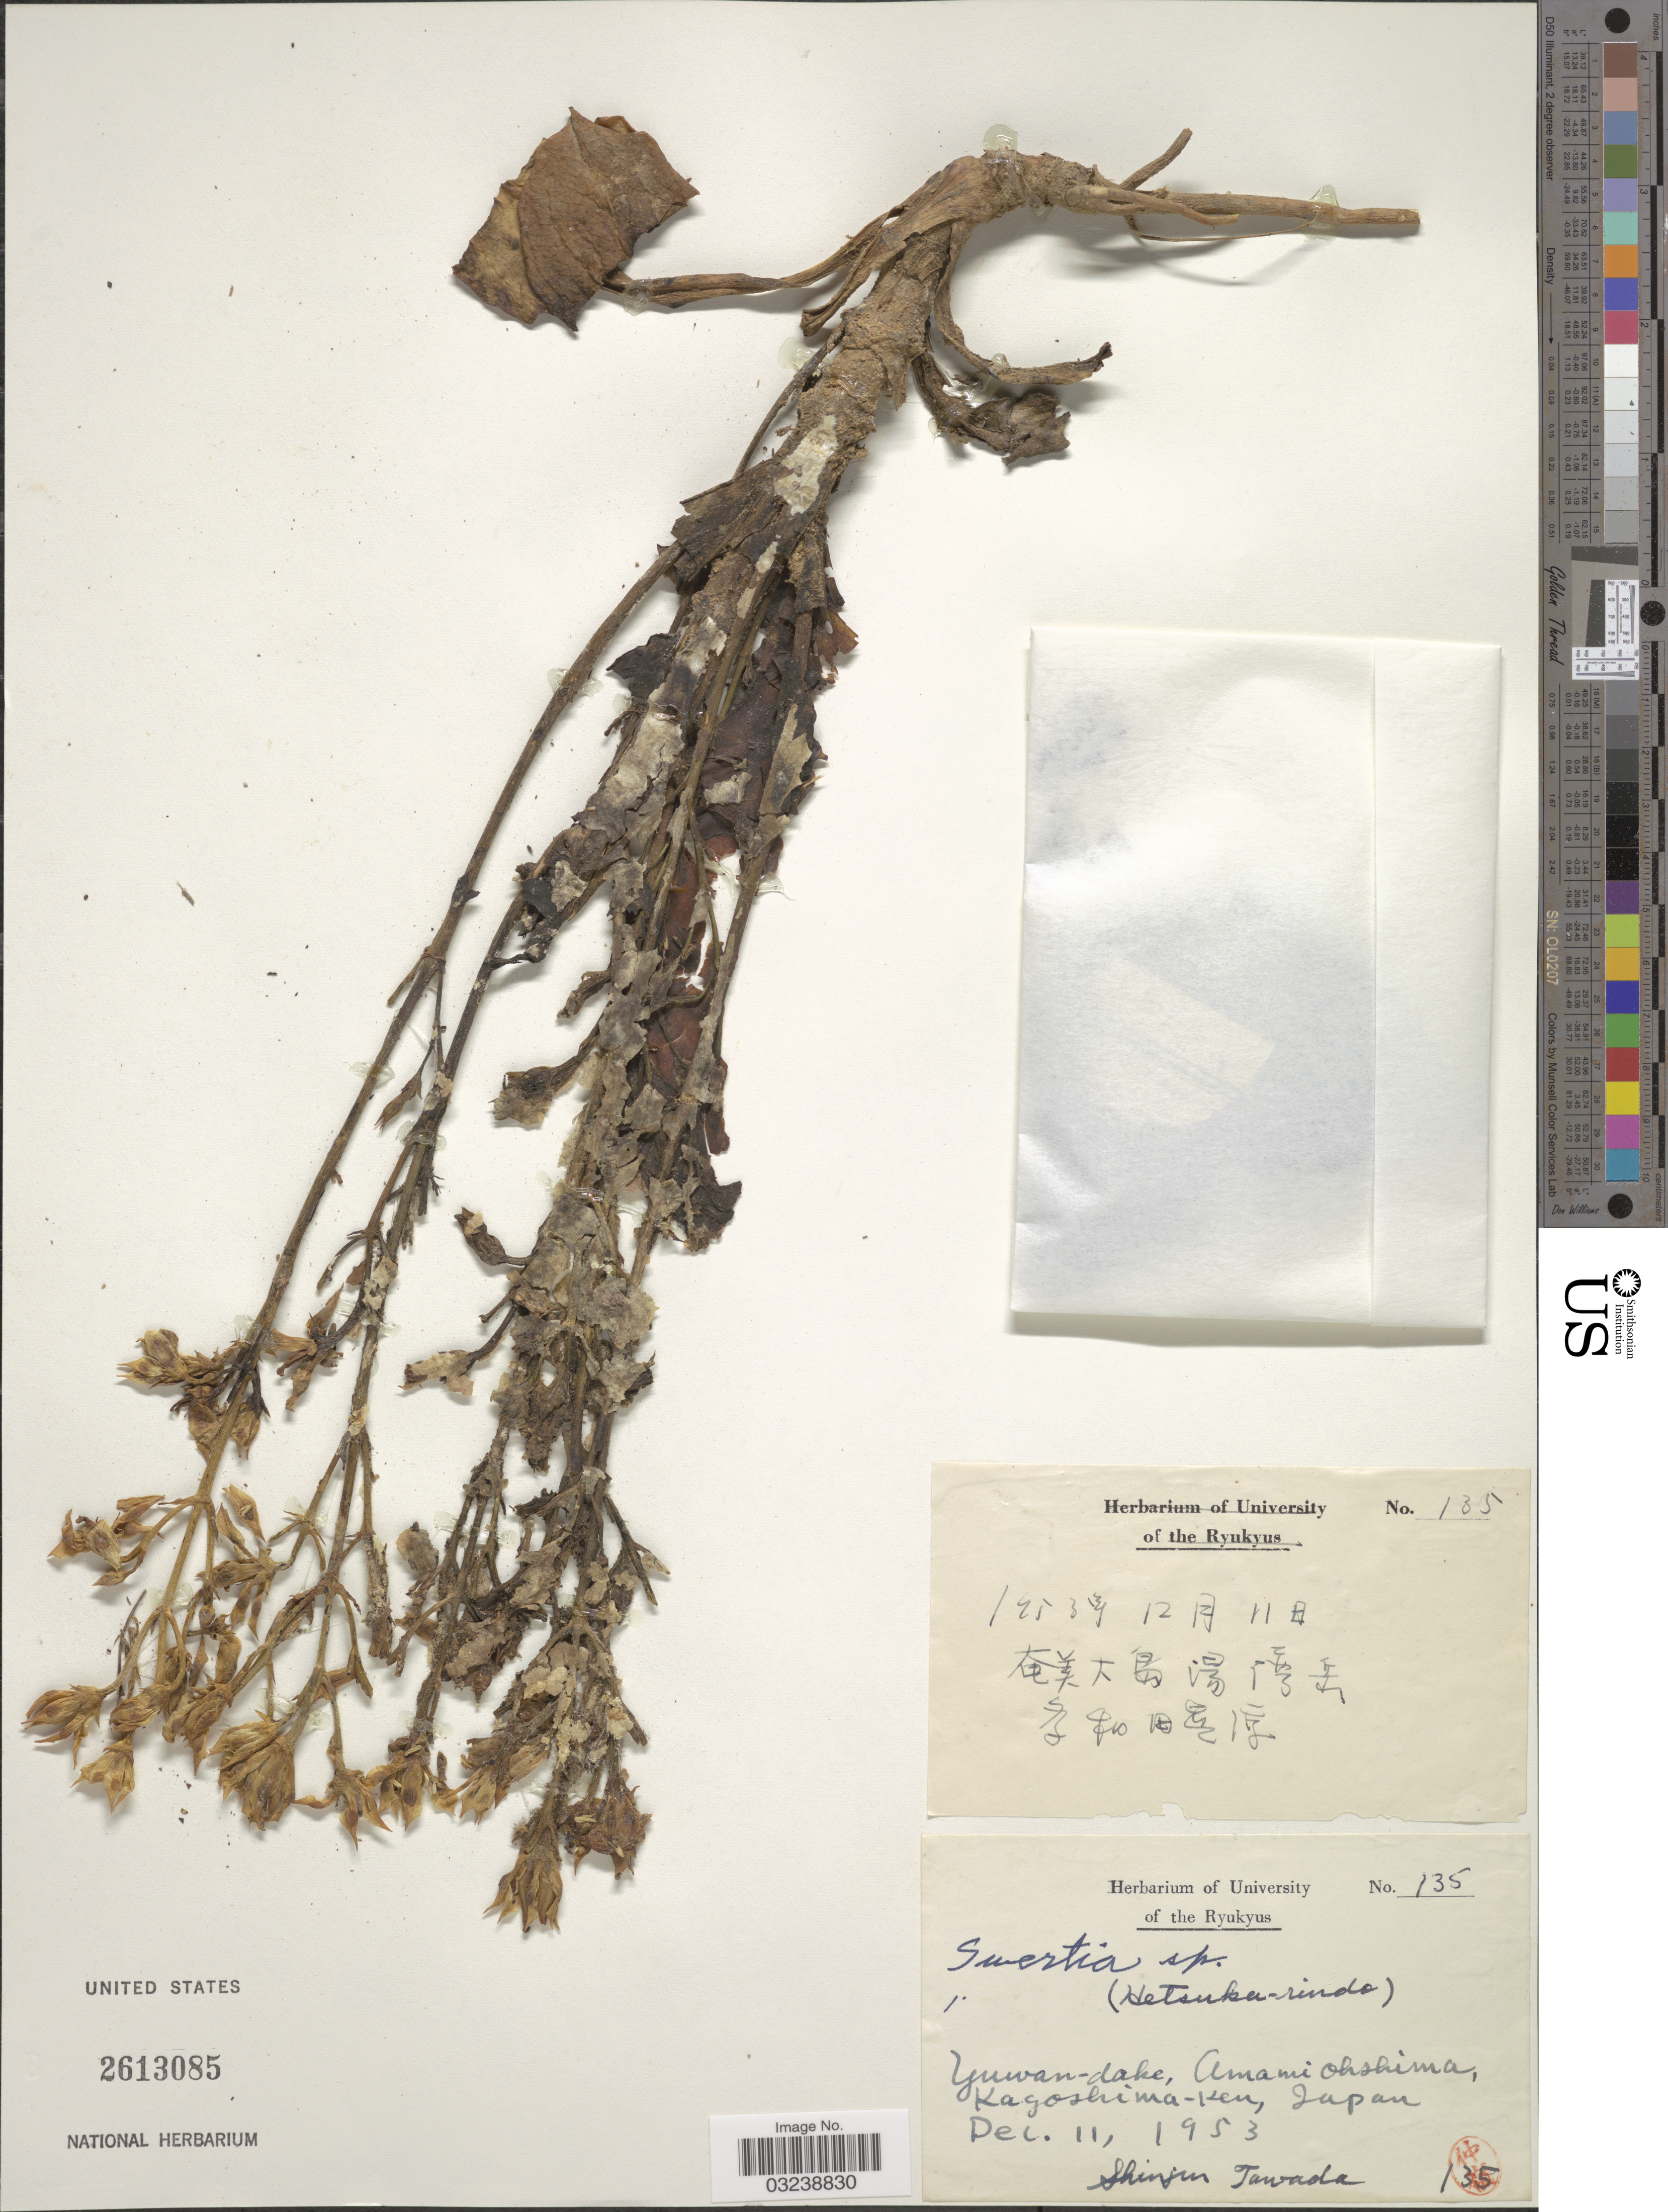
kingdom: Plantae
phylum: Tracheophyta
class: Magnoliopsida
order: Gentianales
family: Gentianaceae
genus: Swertia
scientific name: Swertia sp.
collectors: S. Tawada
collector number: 135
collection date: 1953-12-11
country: Japan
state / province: Kagosima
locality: Yuwan-dake, Amami ohshima, Kagoshima-Ken.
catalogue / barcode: US 2613085